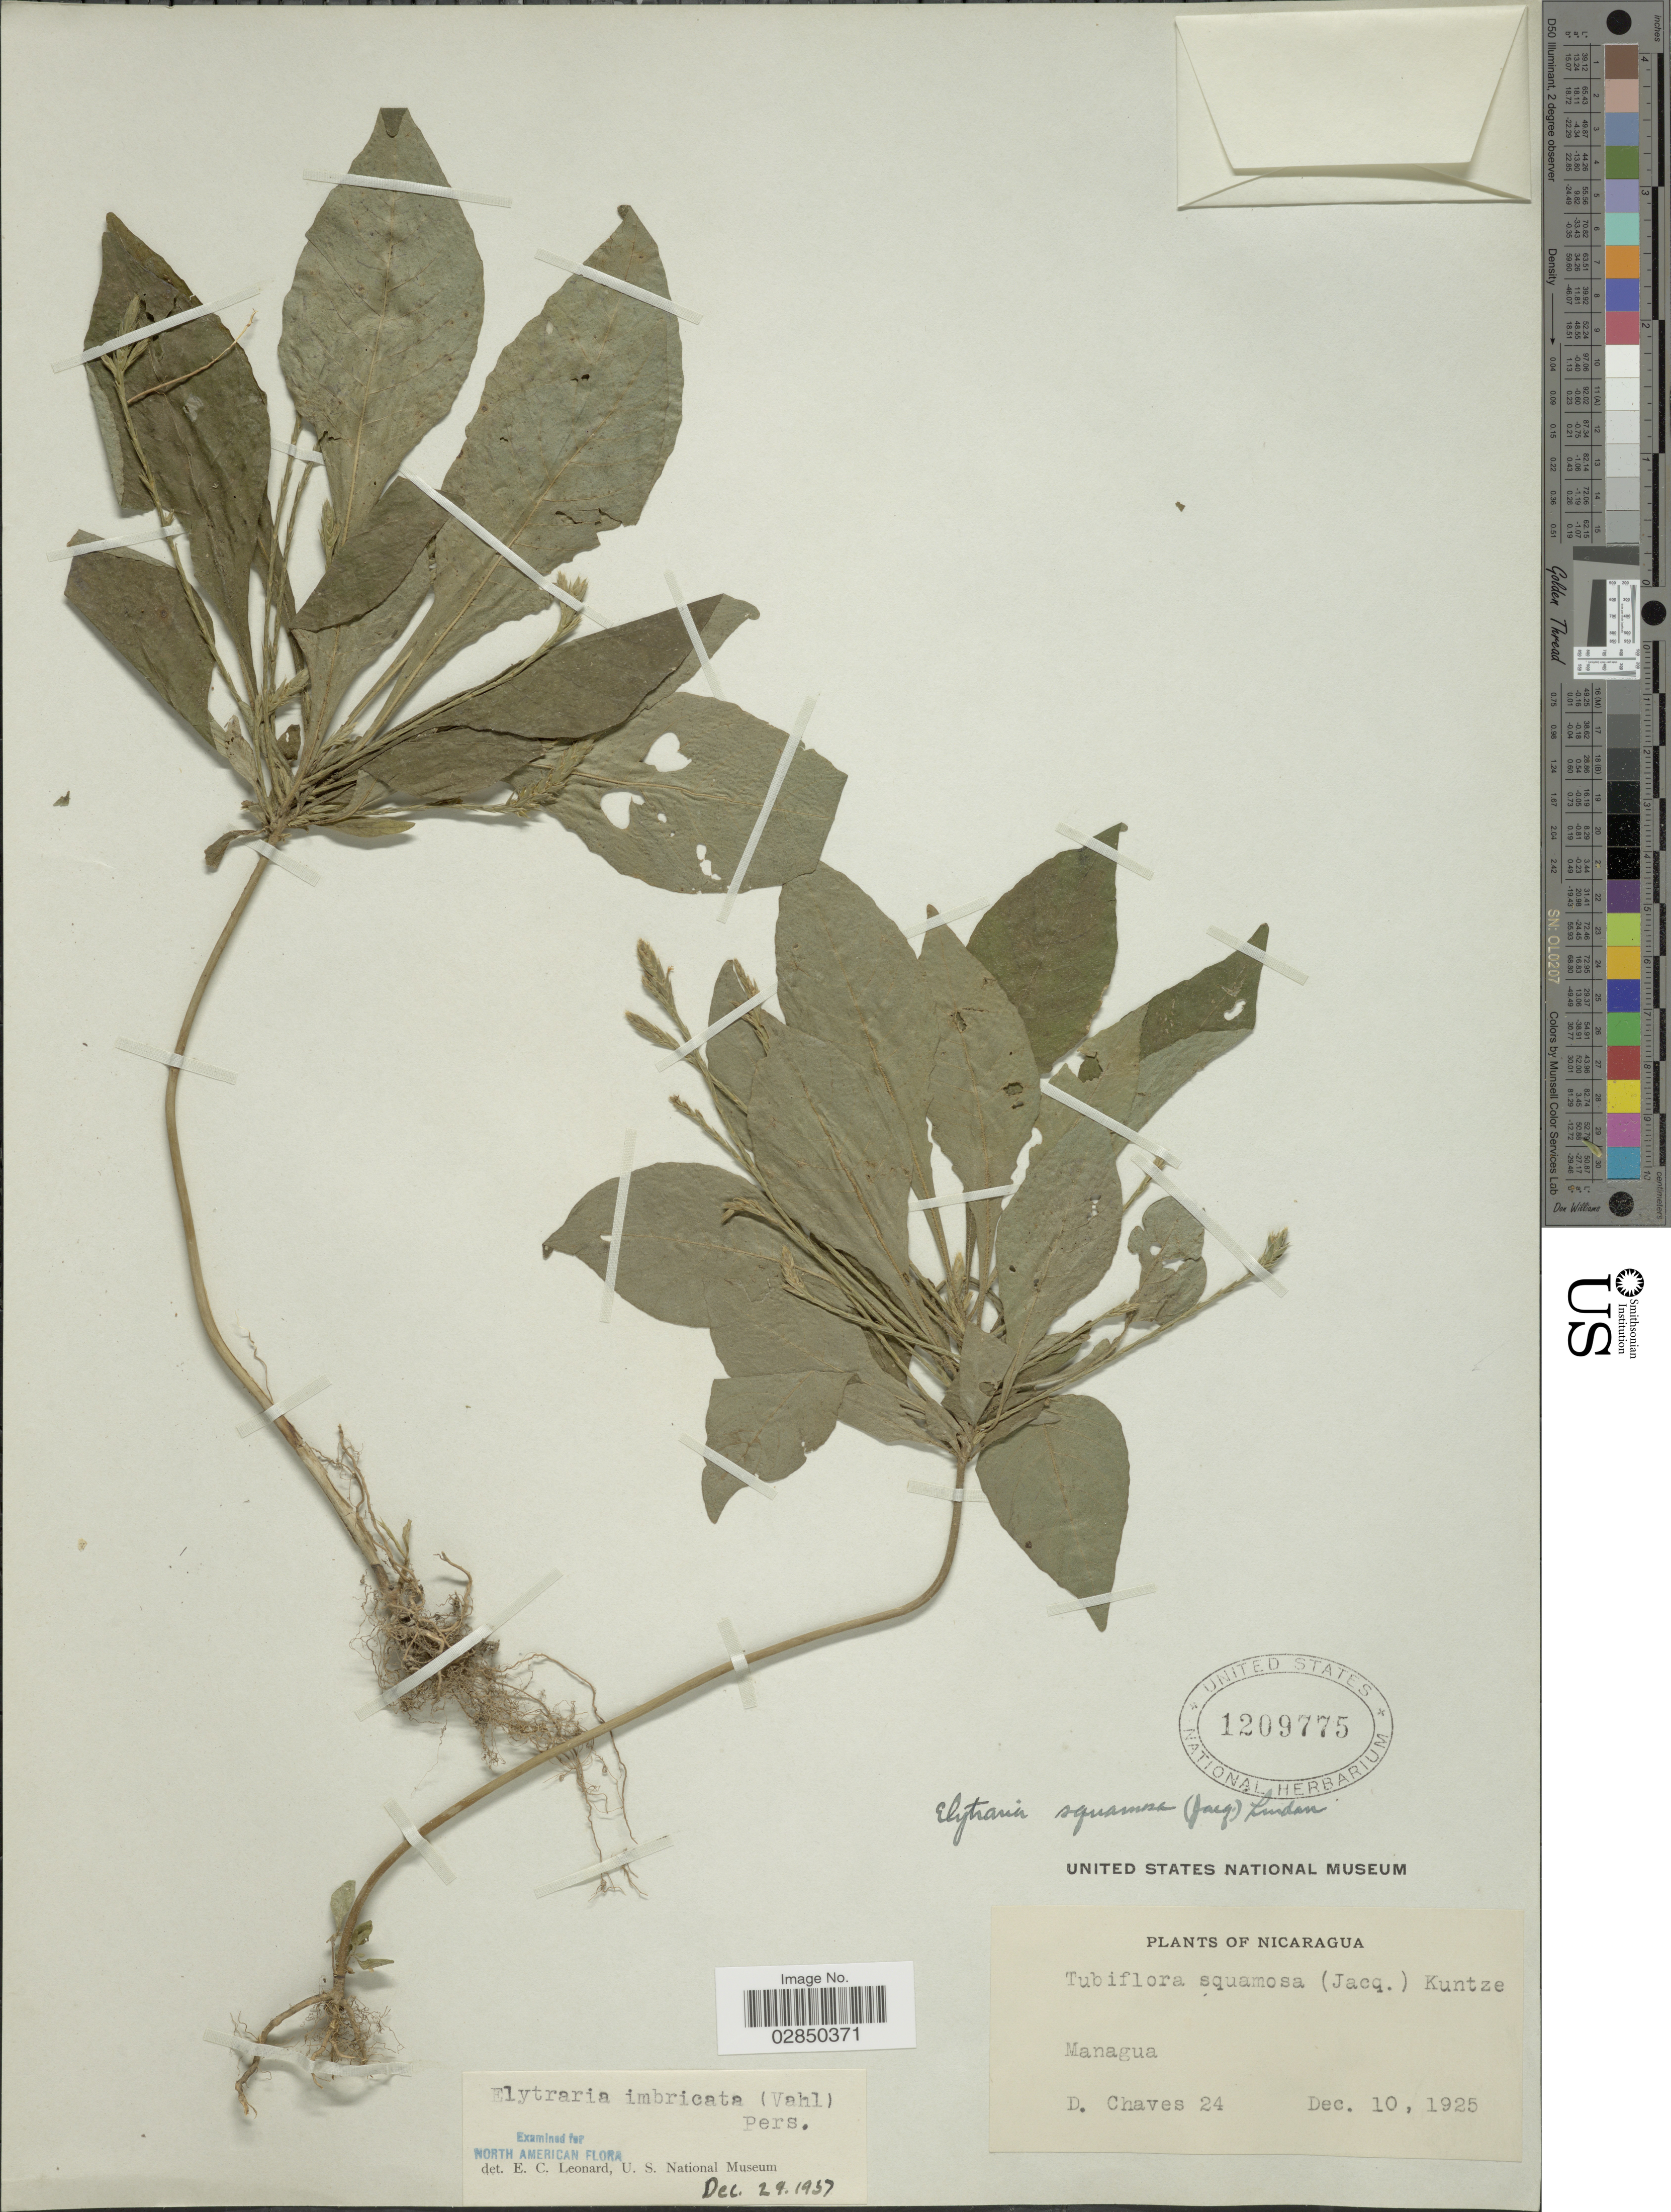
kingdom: Plantae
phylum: Tracheophyta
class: Magnoliopsida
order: Lamiales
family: Acanthaceae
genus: Elytraria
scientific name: Elytraria imbricata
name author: (Vahl) Pers.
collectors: D. Chaves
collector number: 24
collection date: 1925-12-10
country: Nicaragua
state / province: Managua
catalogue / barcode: US 1209775